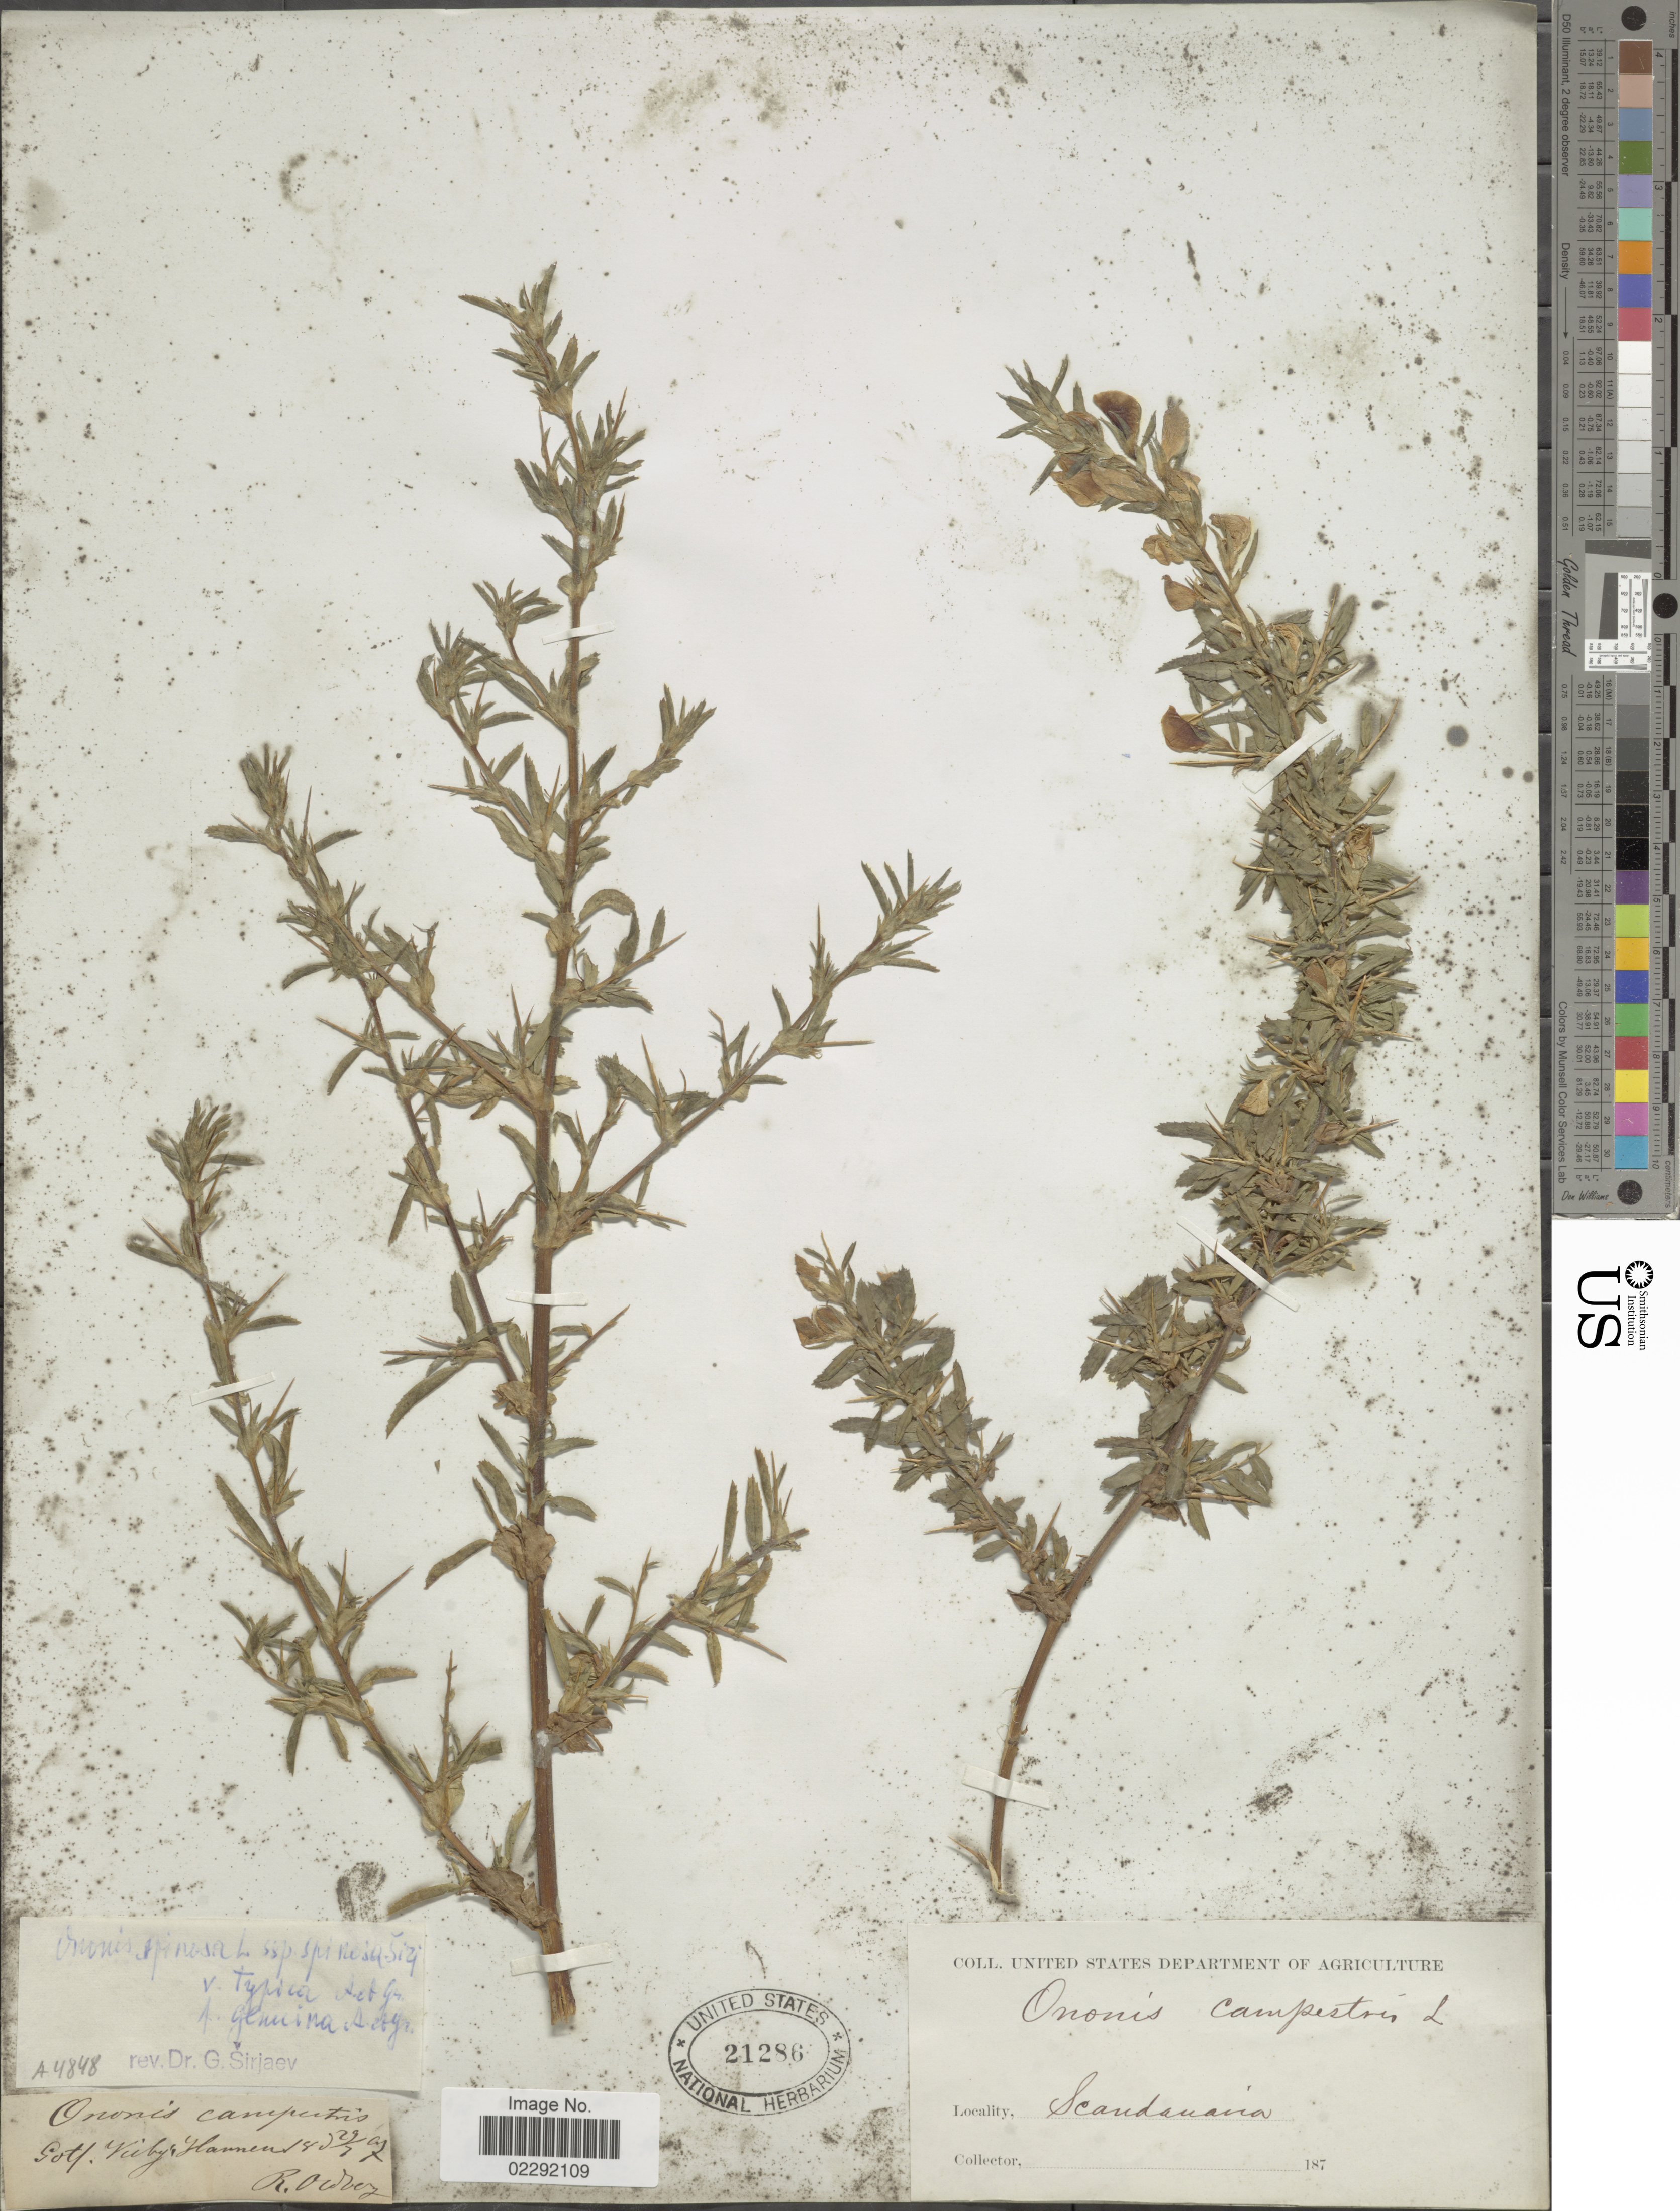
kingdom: Plantae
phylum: Tracheophyta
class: Magnoliopsida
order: Fabales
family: Fabaceae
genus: Ononis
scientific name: Ononis spinosa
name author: L.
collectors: R. Oldberg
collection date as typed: Transcribed d/m/y: 29/7/7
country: Sweden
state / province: Gotland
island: Gotland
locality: Scandinavia, Visby Hamnen.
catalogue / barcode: US 21286